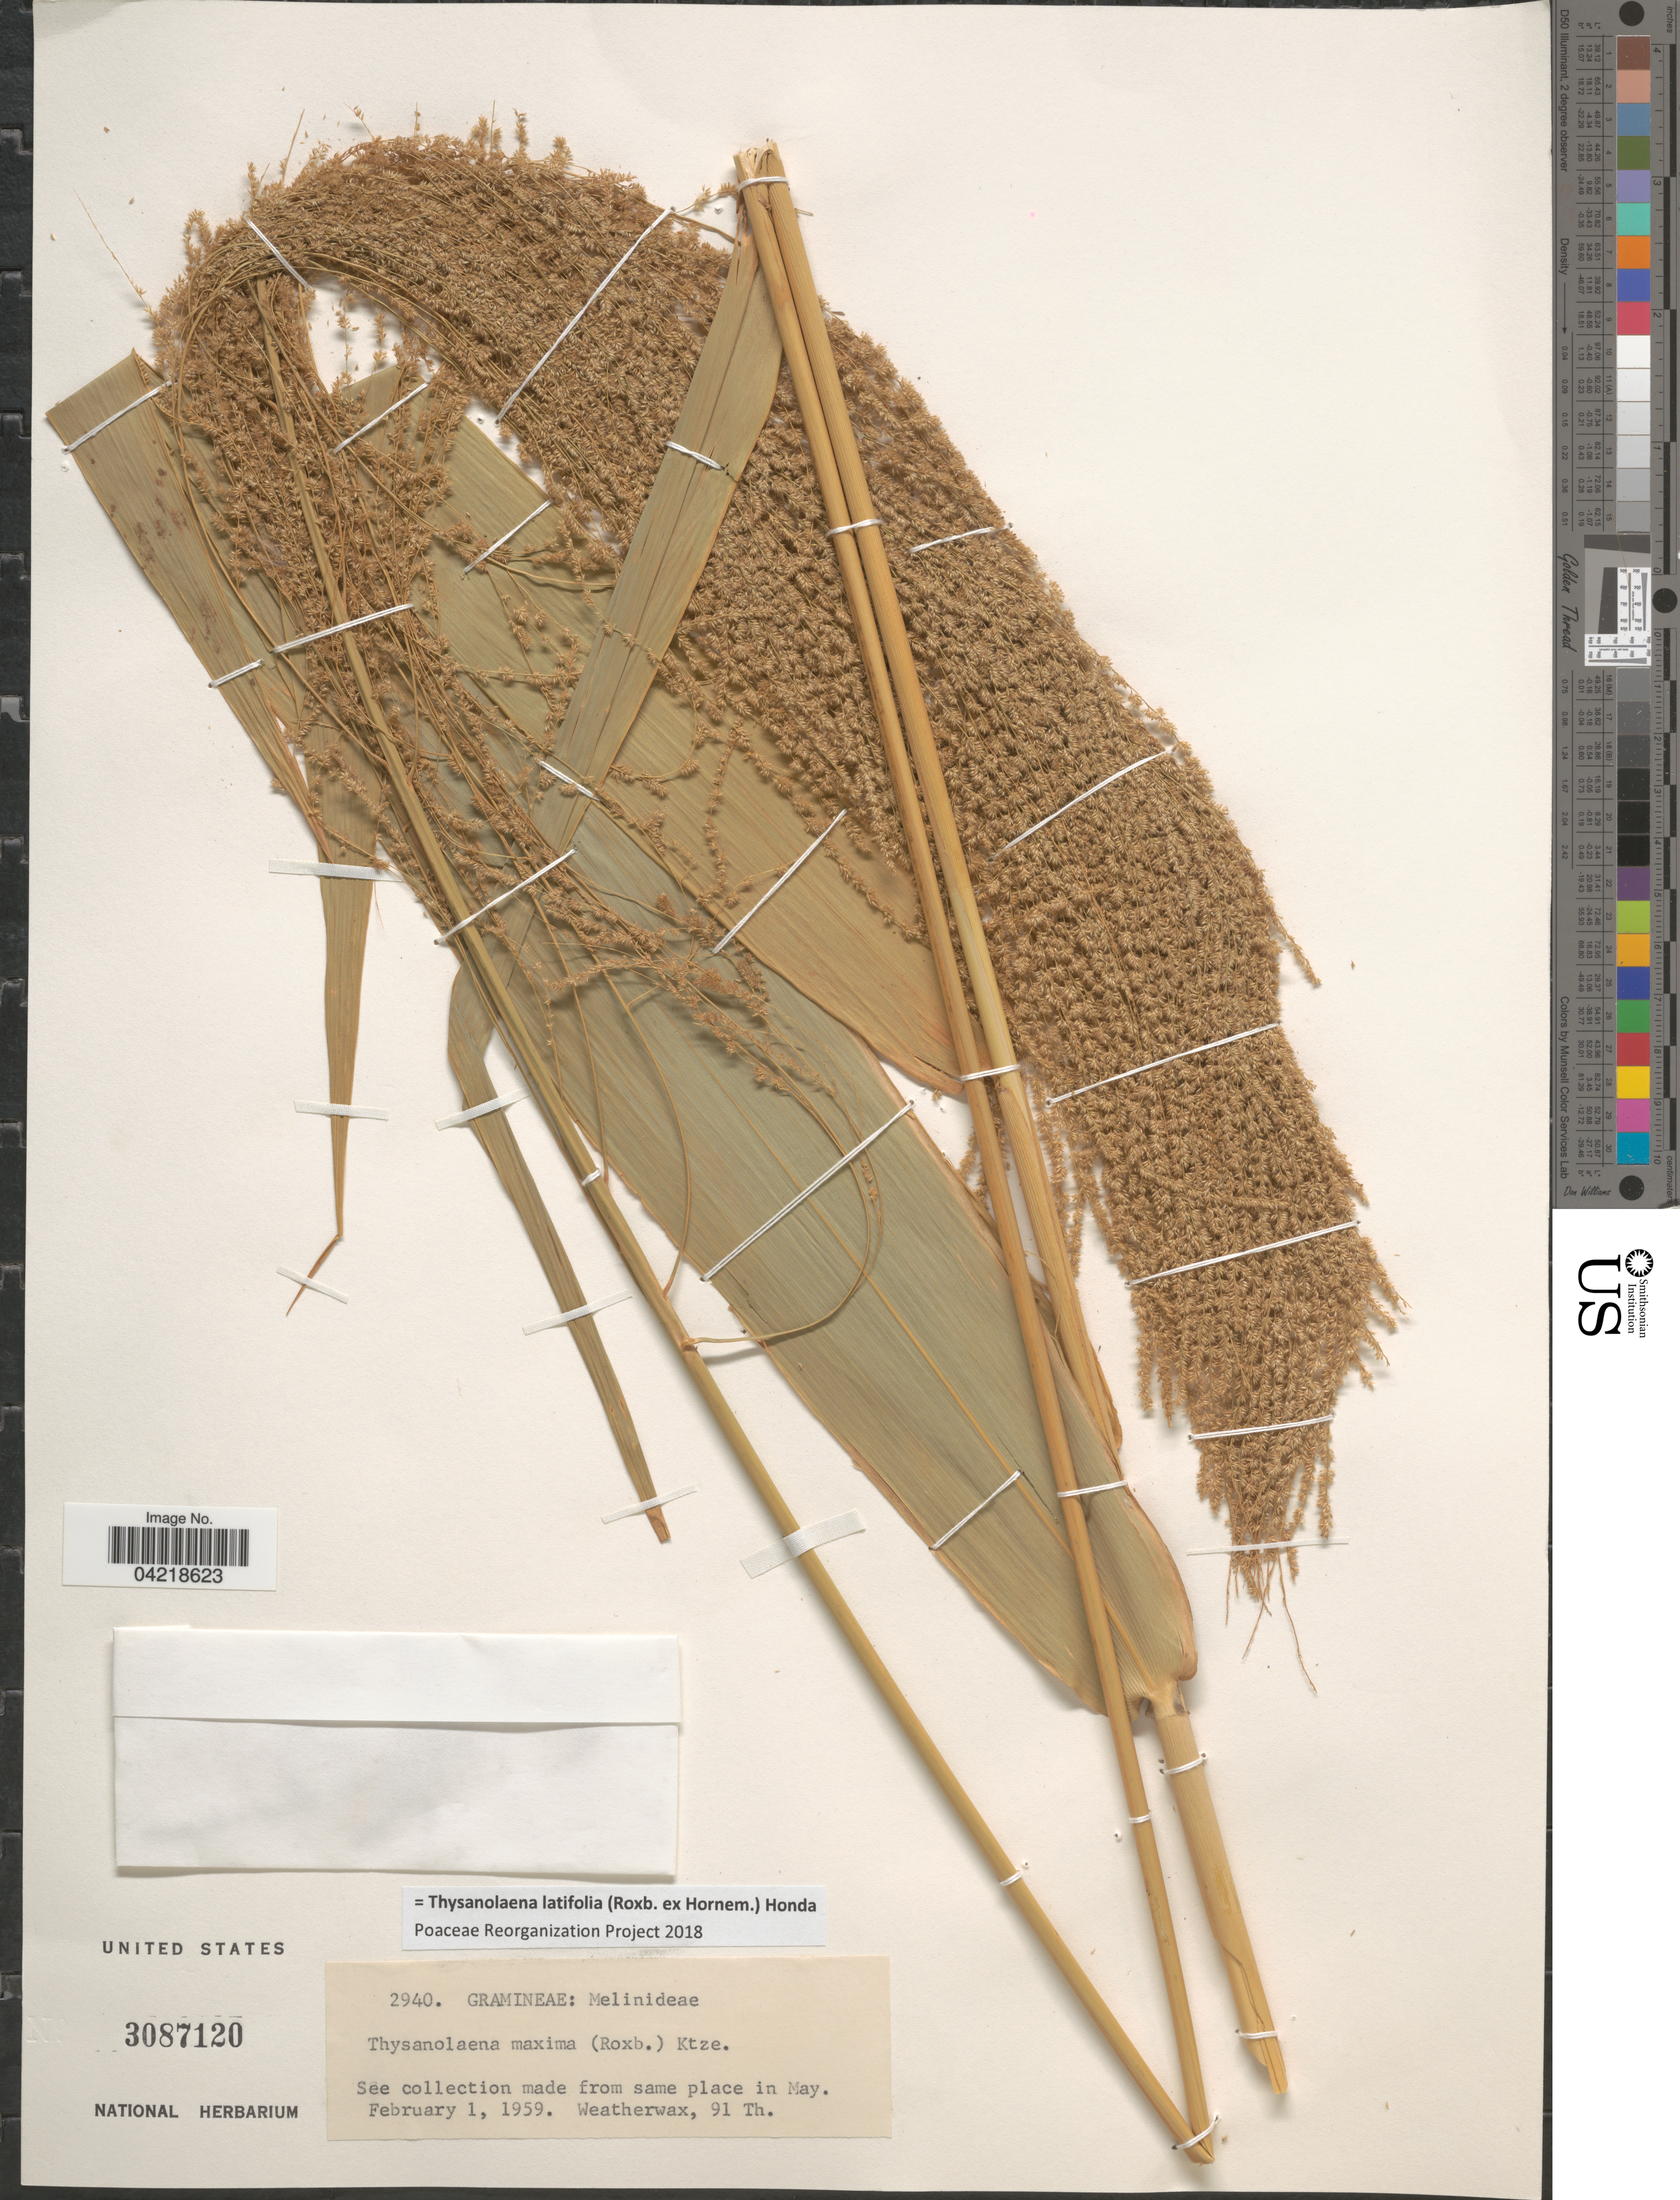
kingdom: Plantae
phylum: Tracheophyta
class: Liliopsida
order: Poales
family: Poaceae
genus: Thysanolaena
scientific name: Thysanolaena latifolia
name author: (Roxb. ex Hornem.) Honda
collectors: -. Weatherwax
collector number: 91Th/2940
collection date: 1959-02-01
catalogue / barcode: US 3087120